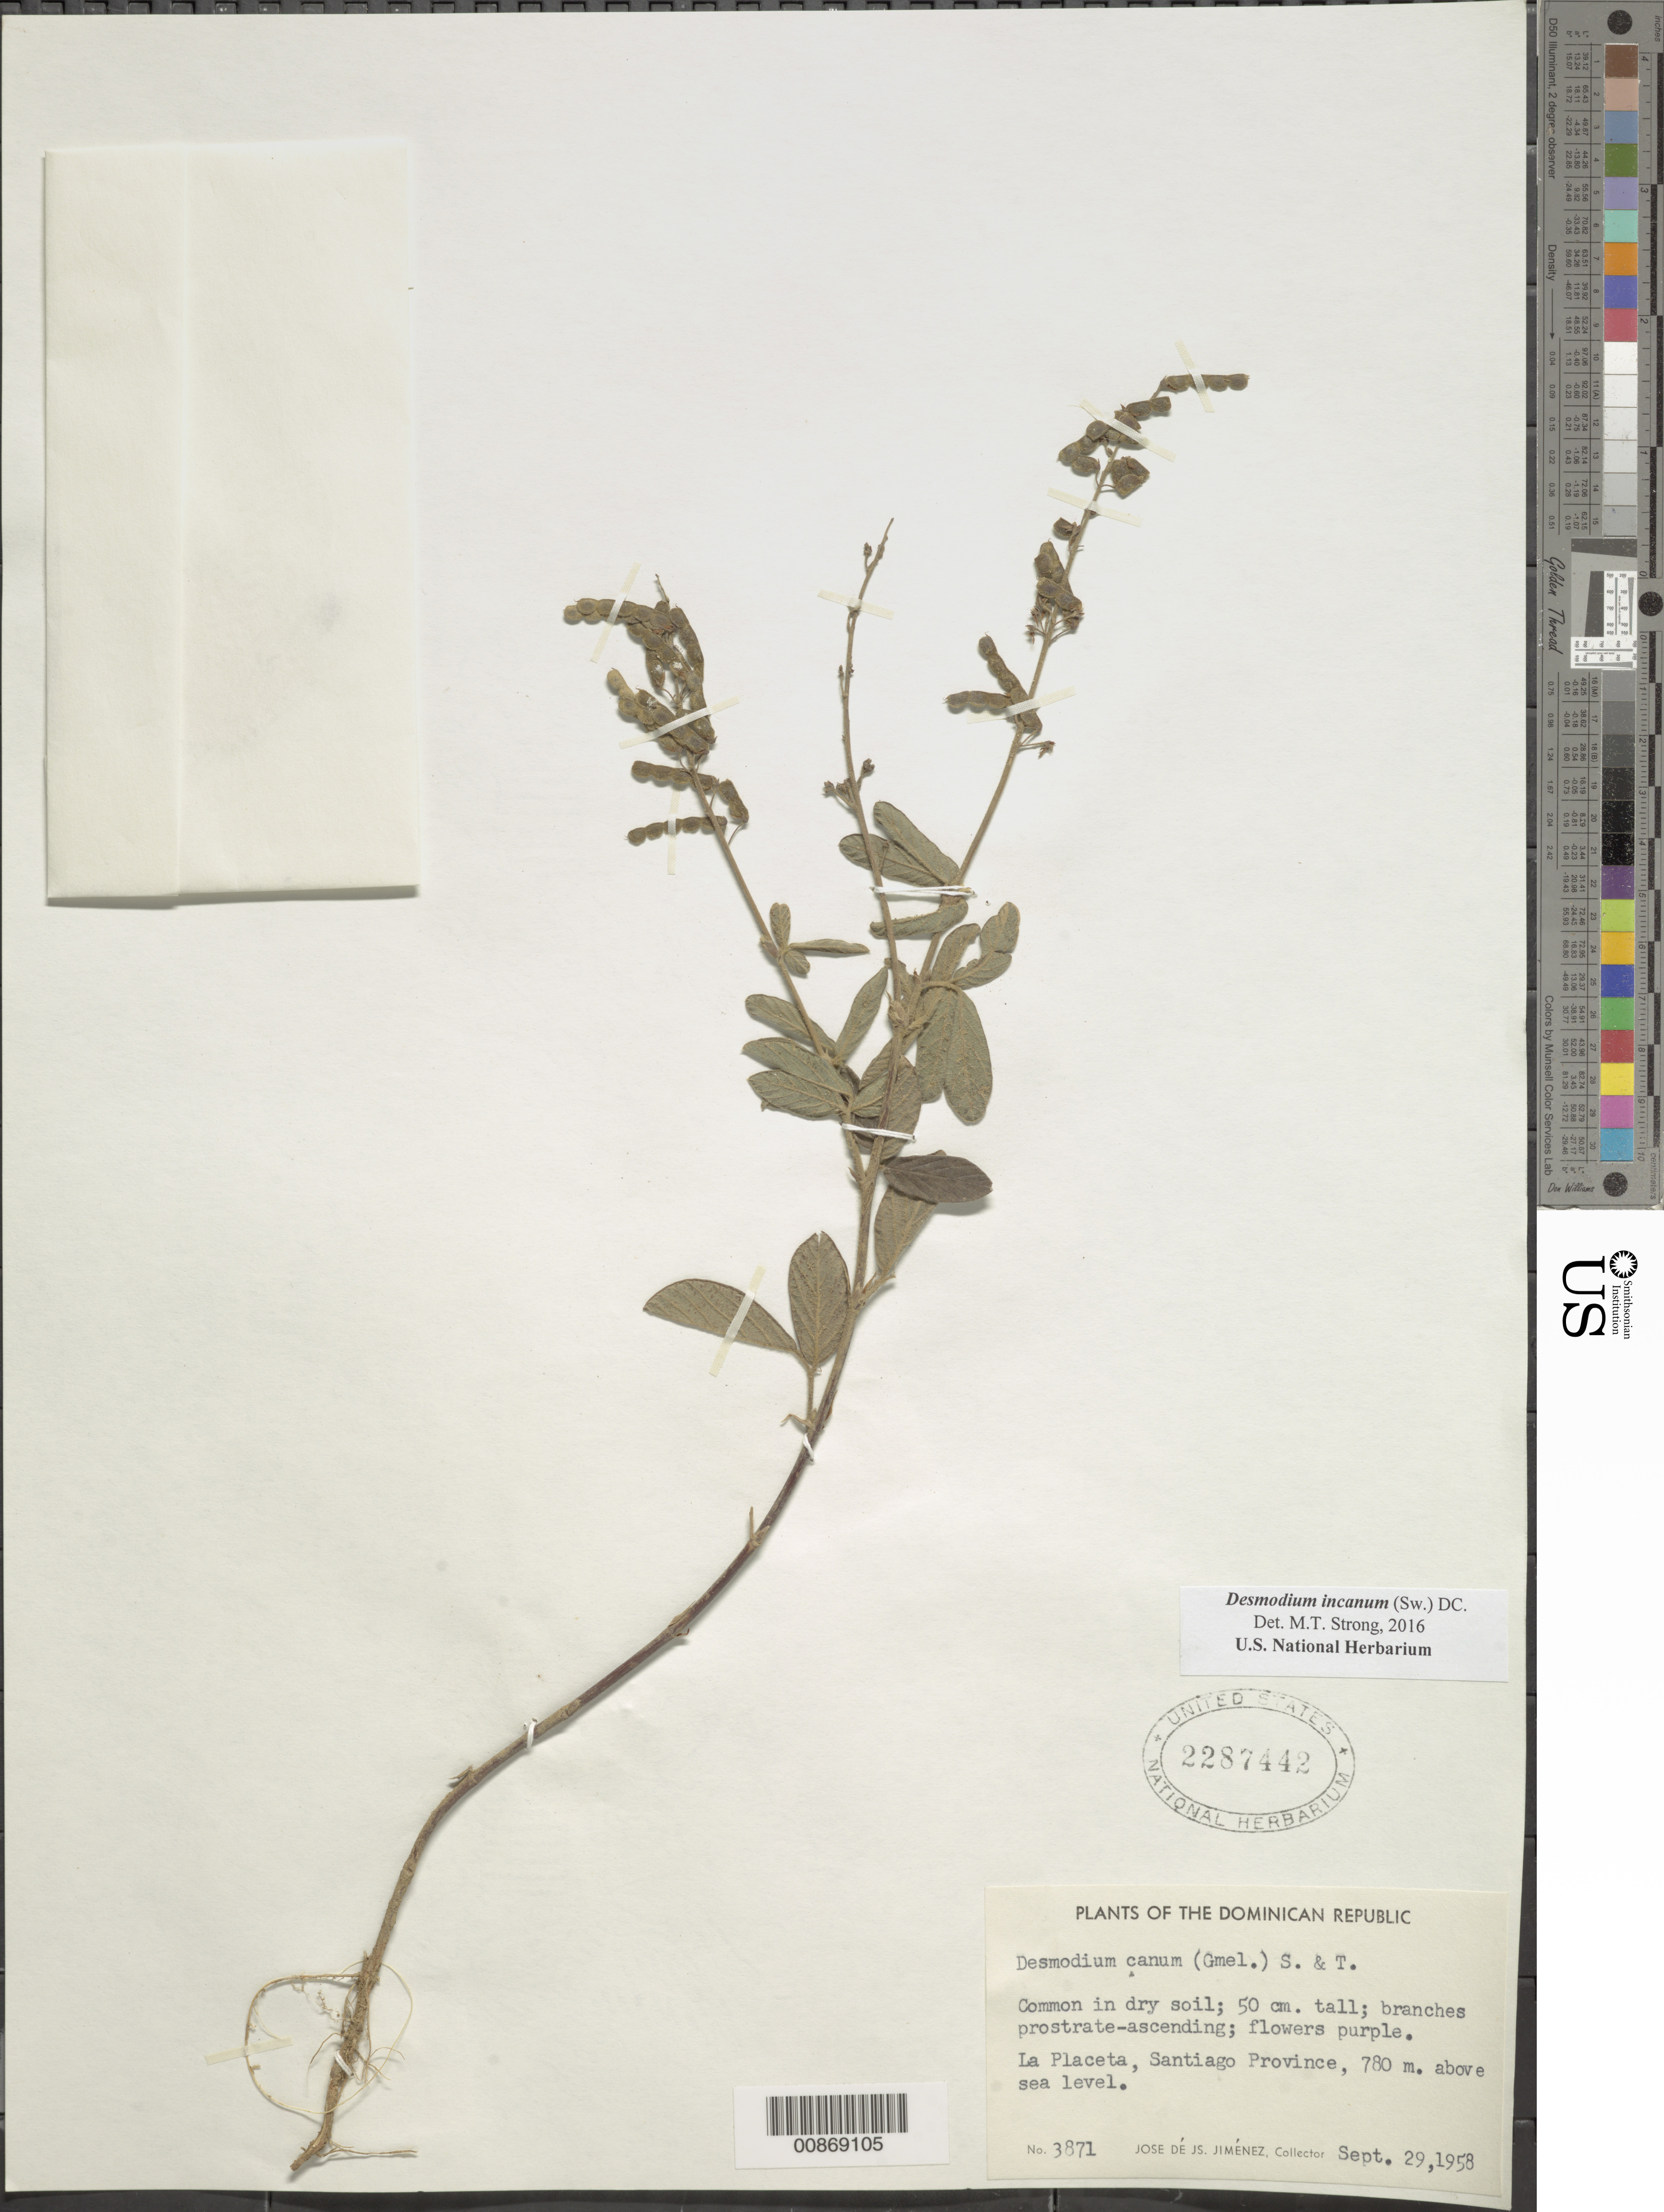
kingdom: Plantae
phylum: Tracheophyta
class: Magnoliopsida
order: Fabales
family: Fabaceae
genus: Desmodium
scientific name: Desmodium incanum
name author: (Sw.) DC.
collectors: J. J. Jiménez Almonte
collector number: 3871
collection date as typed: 29 Sep 1958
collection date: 1958-09-29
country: Dominican Republic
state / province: Santiago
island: Hispaniola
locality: La Placeta.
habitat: Common in dry soil.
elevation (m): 780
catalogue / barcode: US 2287442